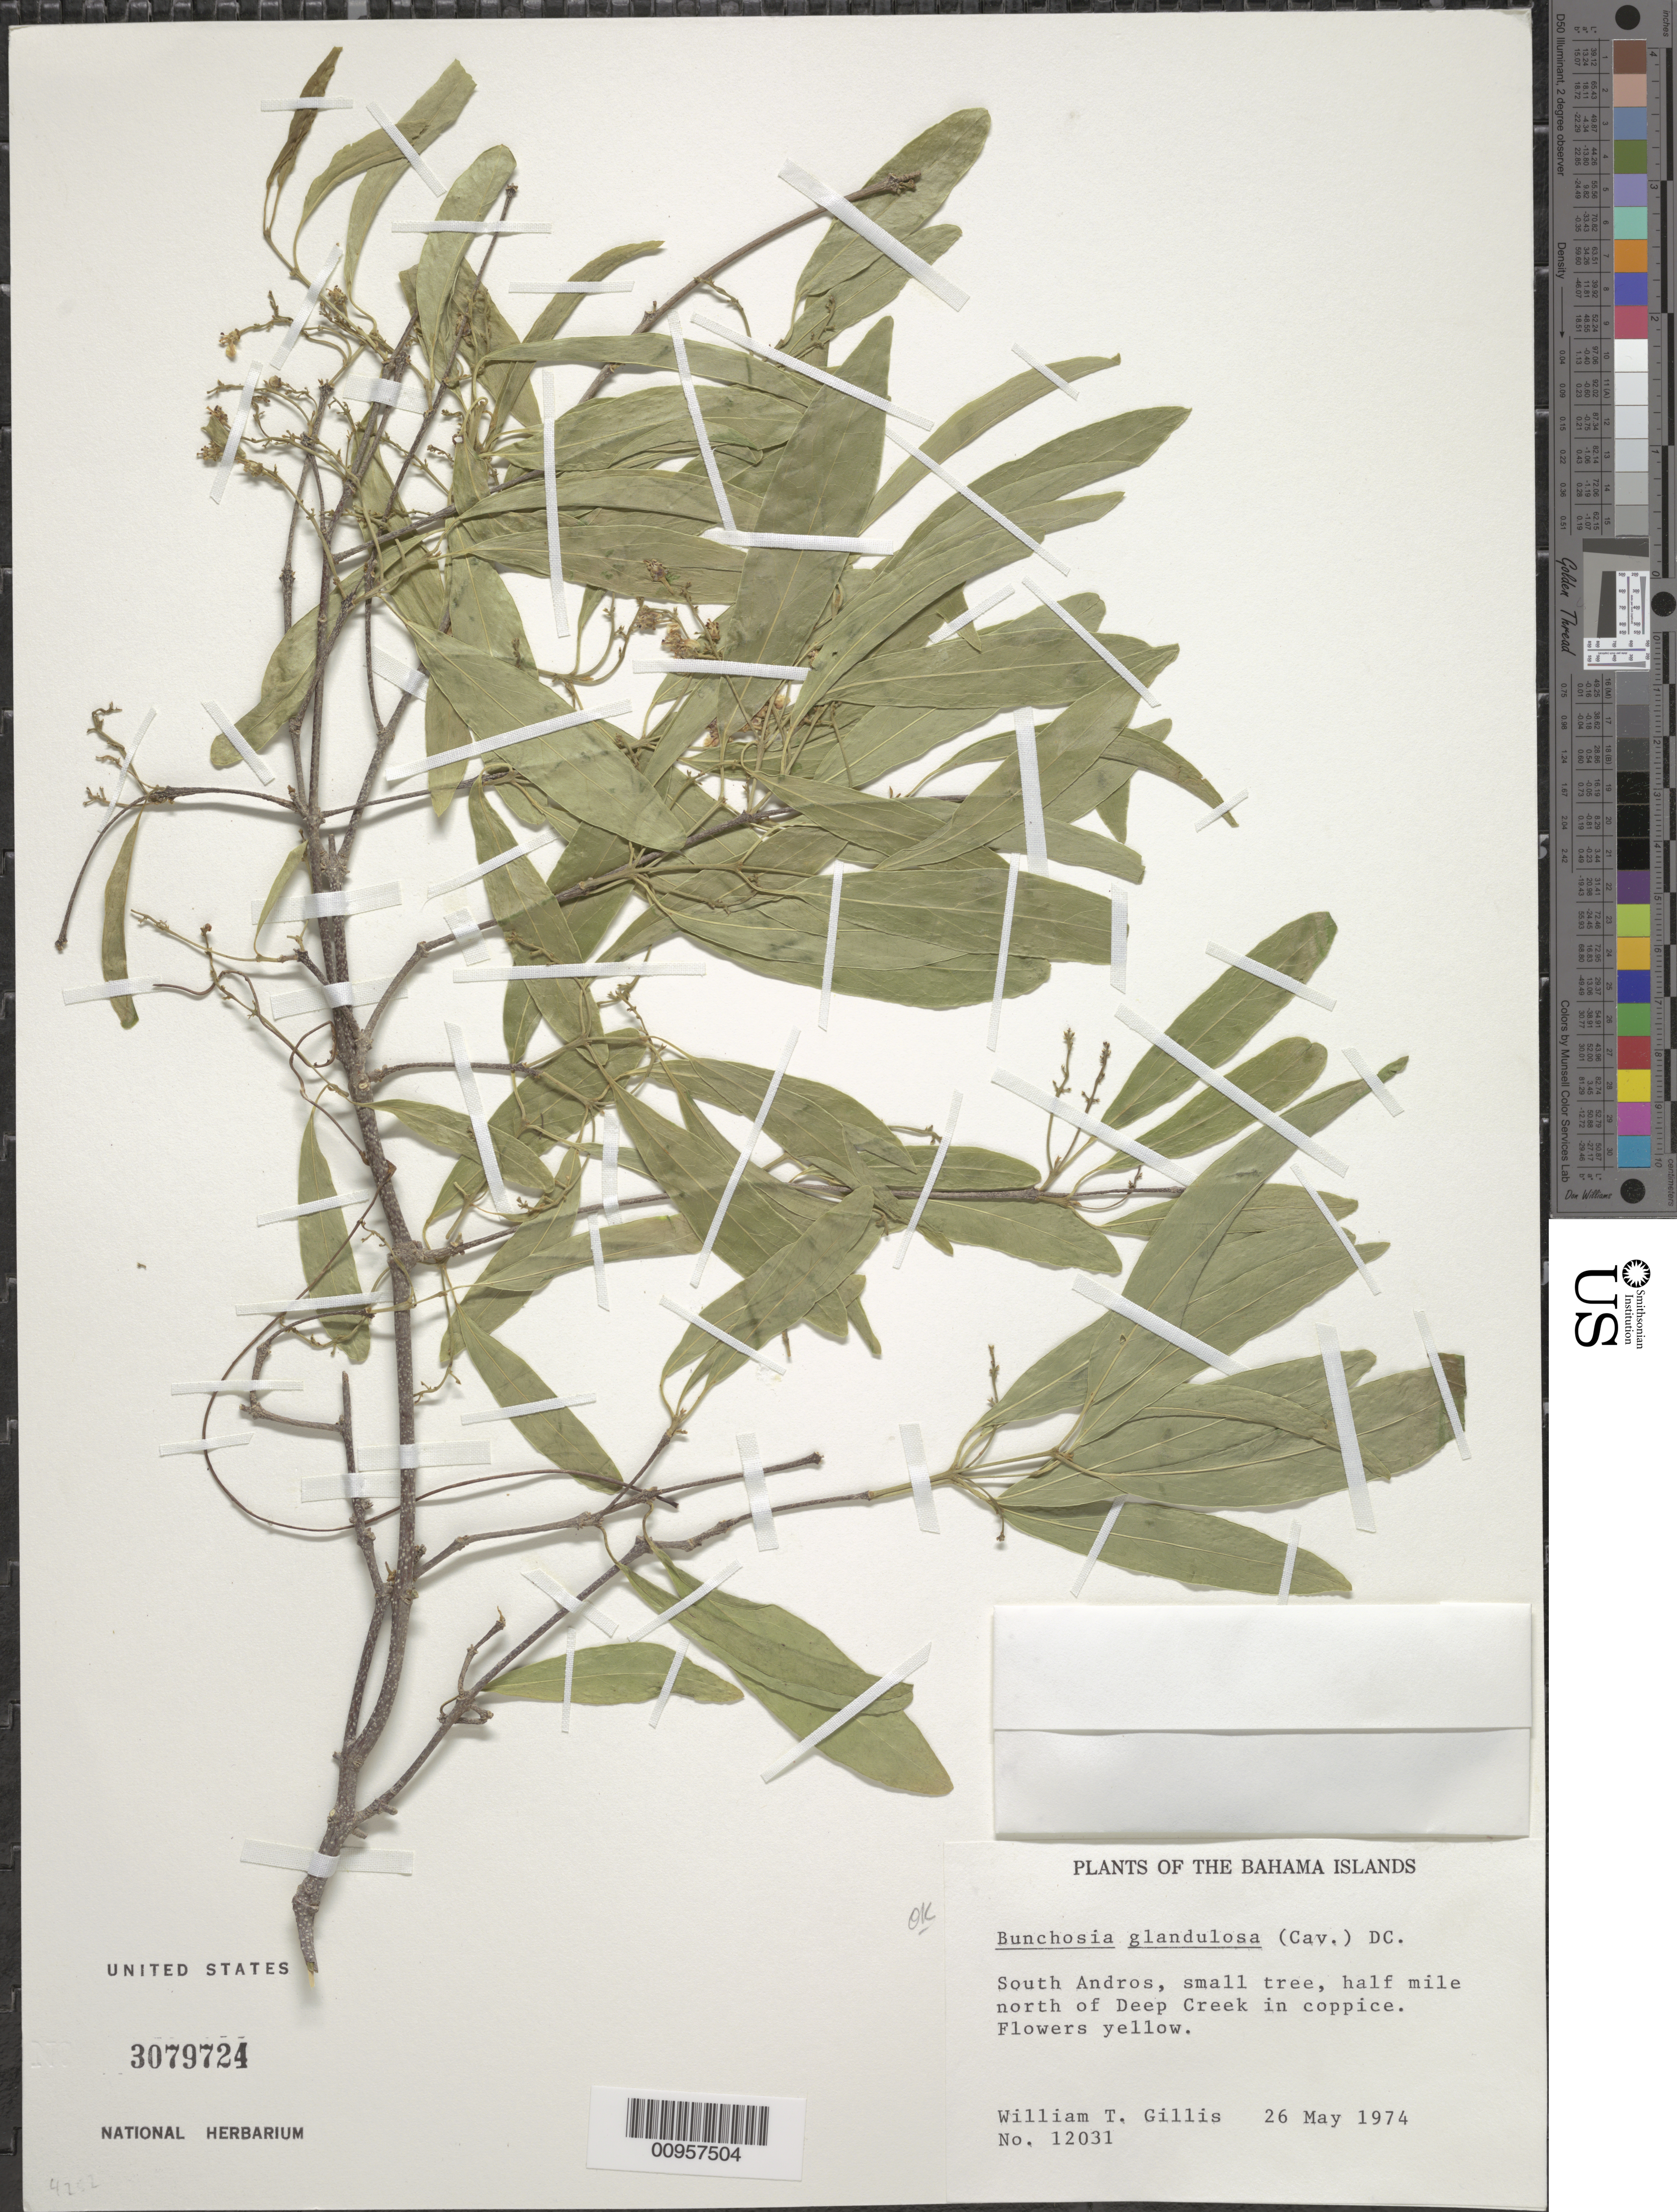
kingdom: Plantae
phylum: Tracheophyta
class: Magnoliopsida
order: Malpighiales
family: Malpighiaceae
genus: Bunchosia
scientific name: Bunchosia glandulosa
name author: (Cav.) DC.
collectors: W. T. Gillis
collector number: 12031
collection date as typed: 26 May 1974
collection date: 1974-05-26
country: Bahamas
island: South Andros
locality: Half mile N of Deep Creek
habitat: In coppice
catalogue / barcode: US 3079724